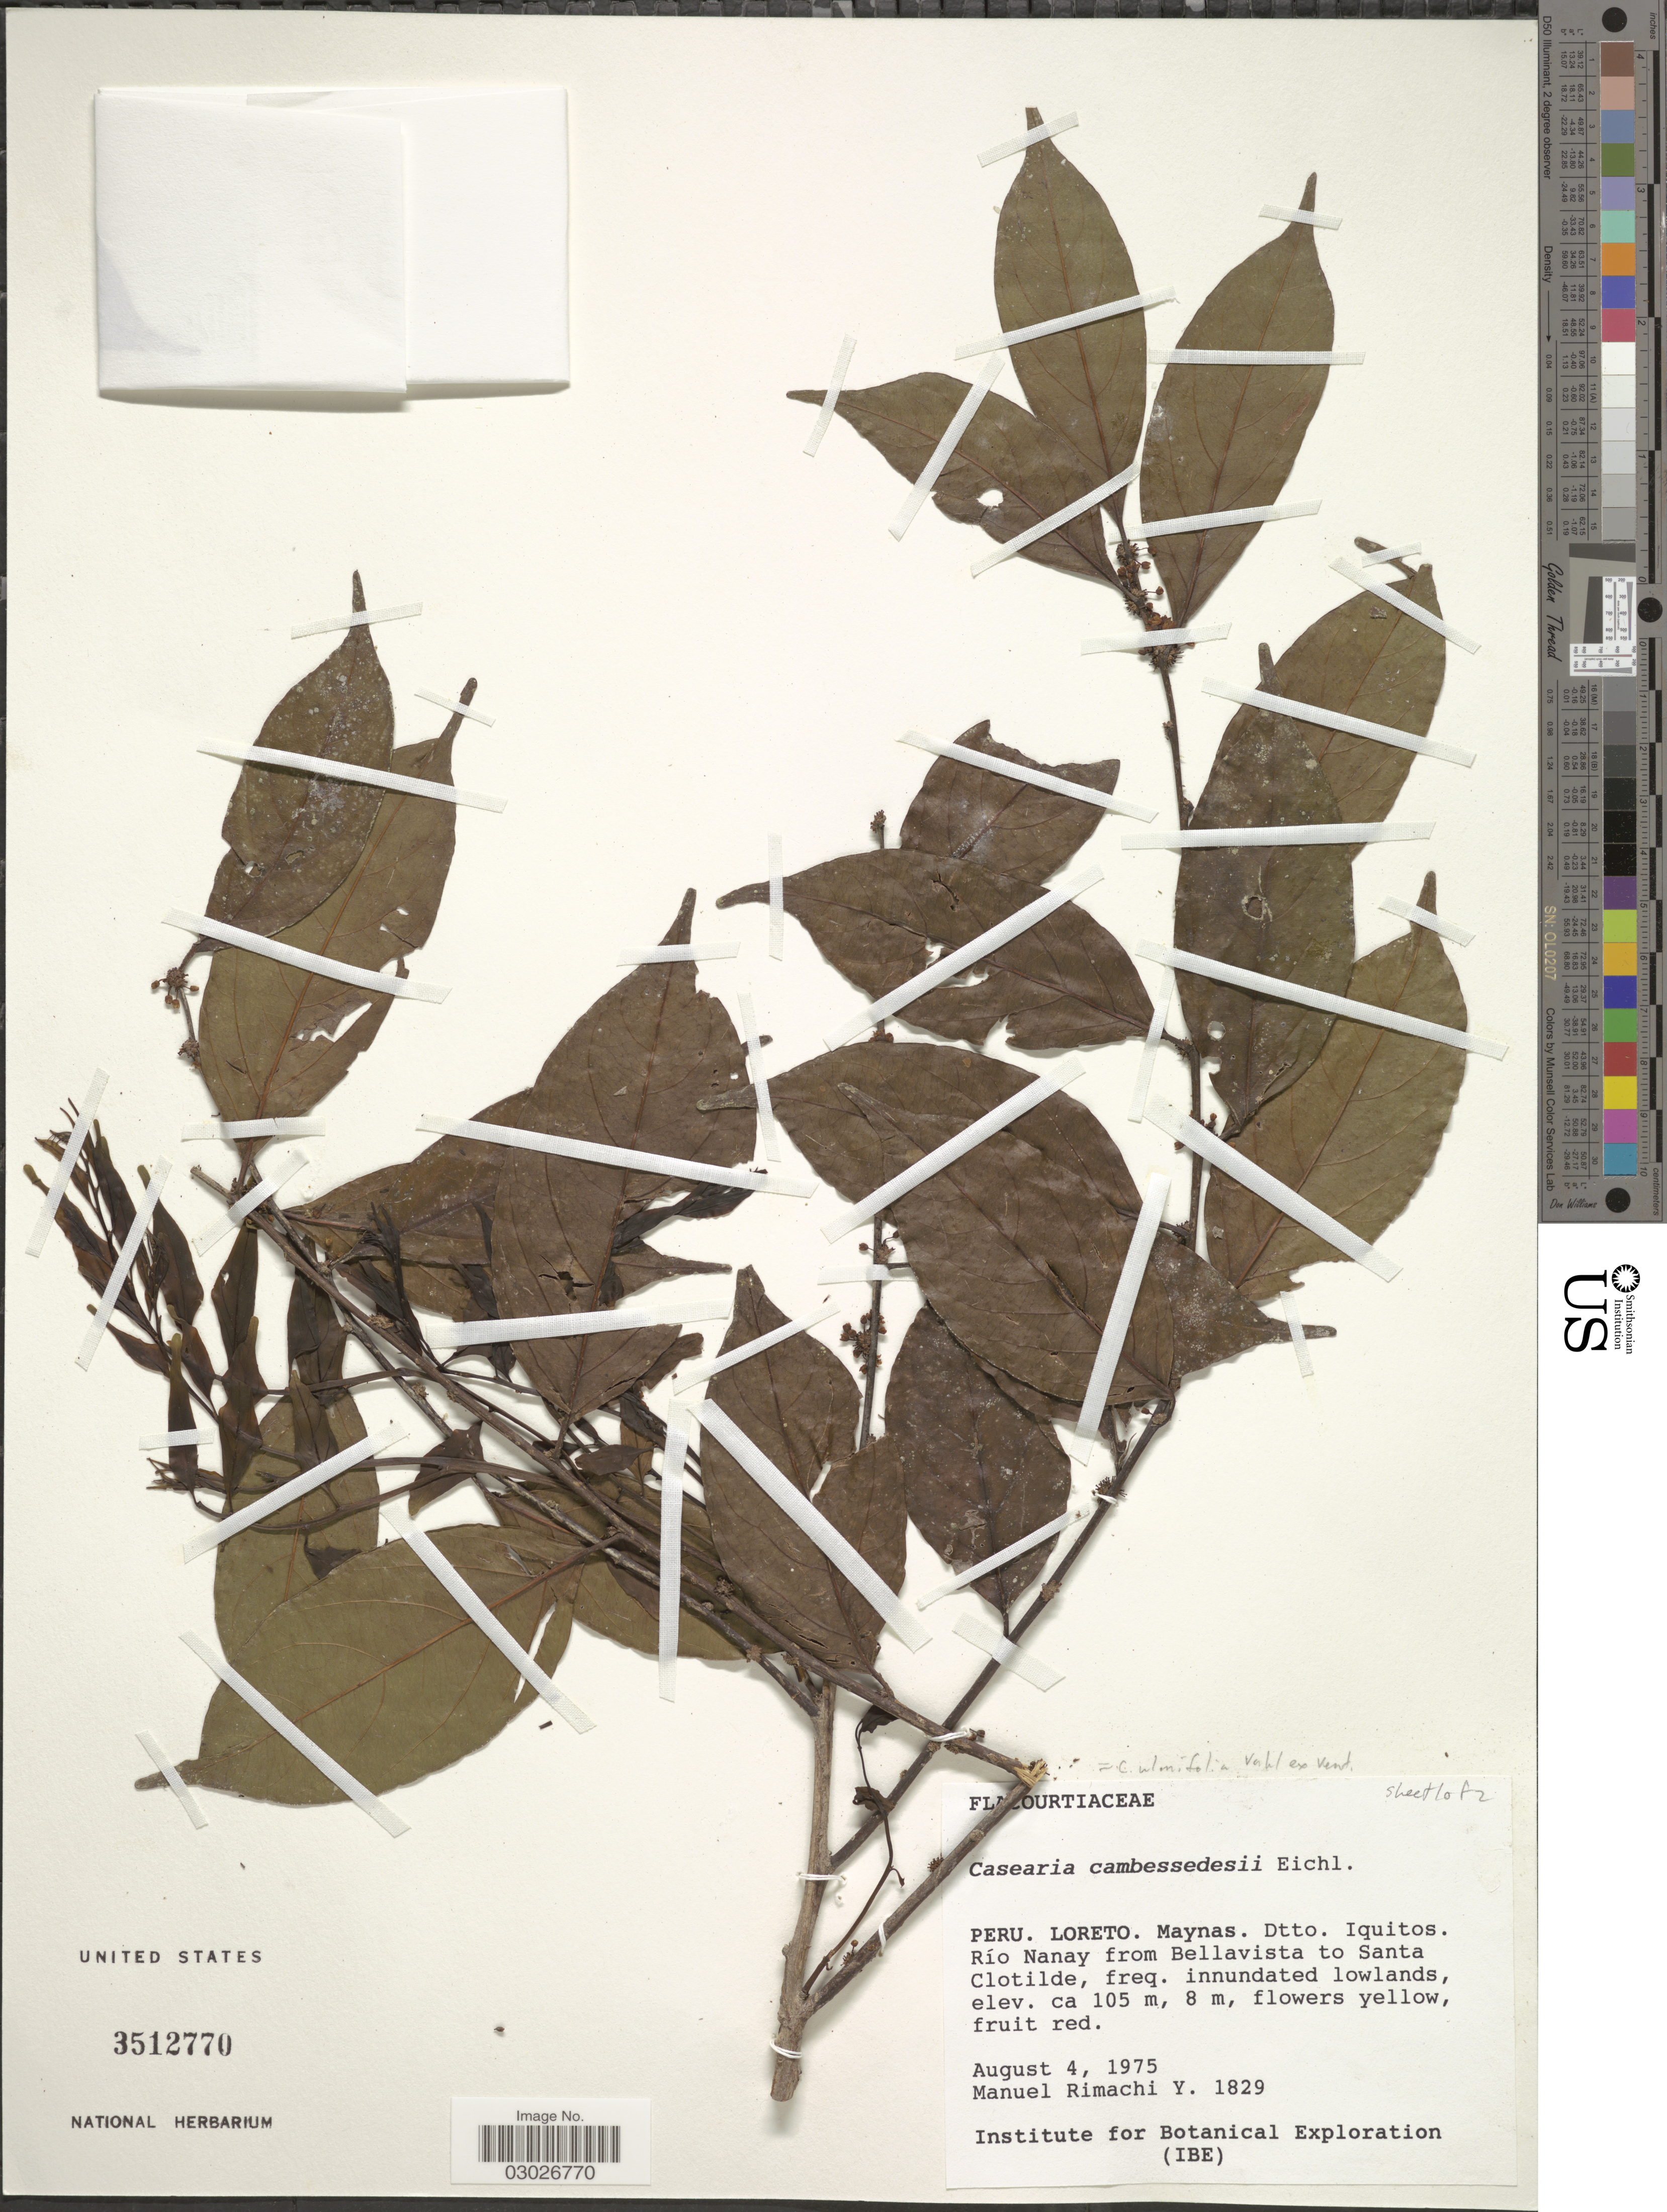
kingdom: Plantae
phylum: Tracheophyta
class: Magnoliopsida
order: Malpighiales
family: Salicaceae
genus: Casearia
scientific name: Casearia ulmifolia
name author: Vahl ex Vent.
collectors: M. Rimachi Y.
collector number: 1829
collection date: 1975-08-04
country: Peru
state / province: Loreto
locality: Maynas. Dtto. Iquitos. Río Nanay from Bellavista to Santa Clotilde, freq. innundated lowlands.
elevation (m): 105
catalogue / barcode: US 3512770